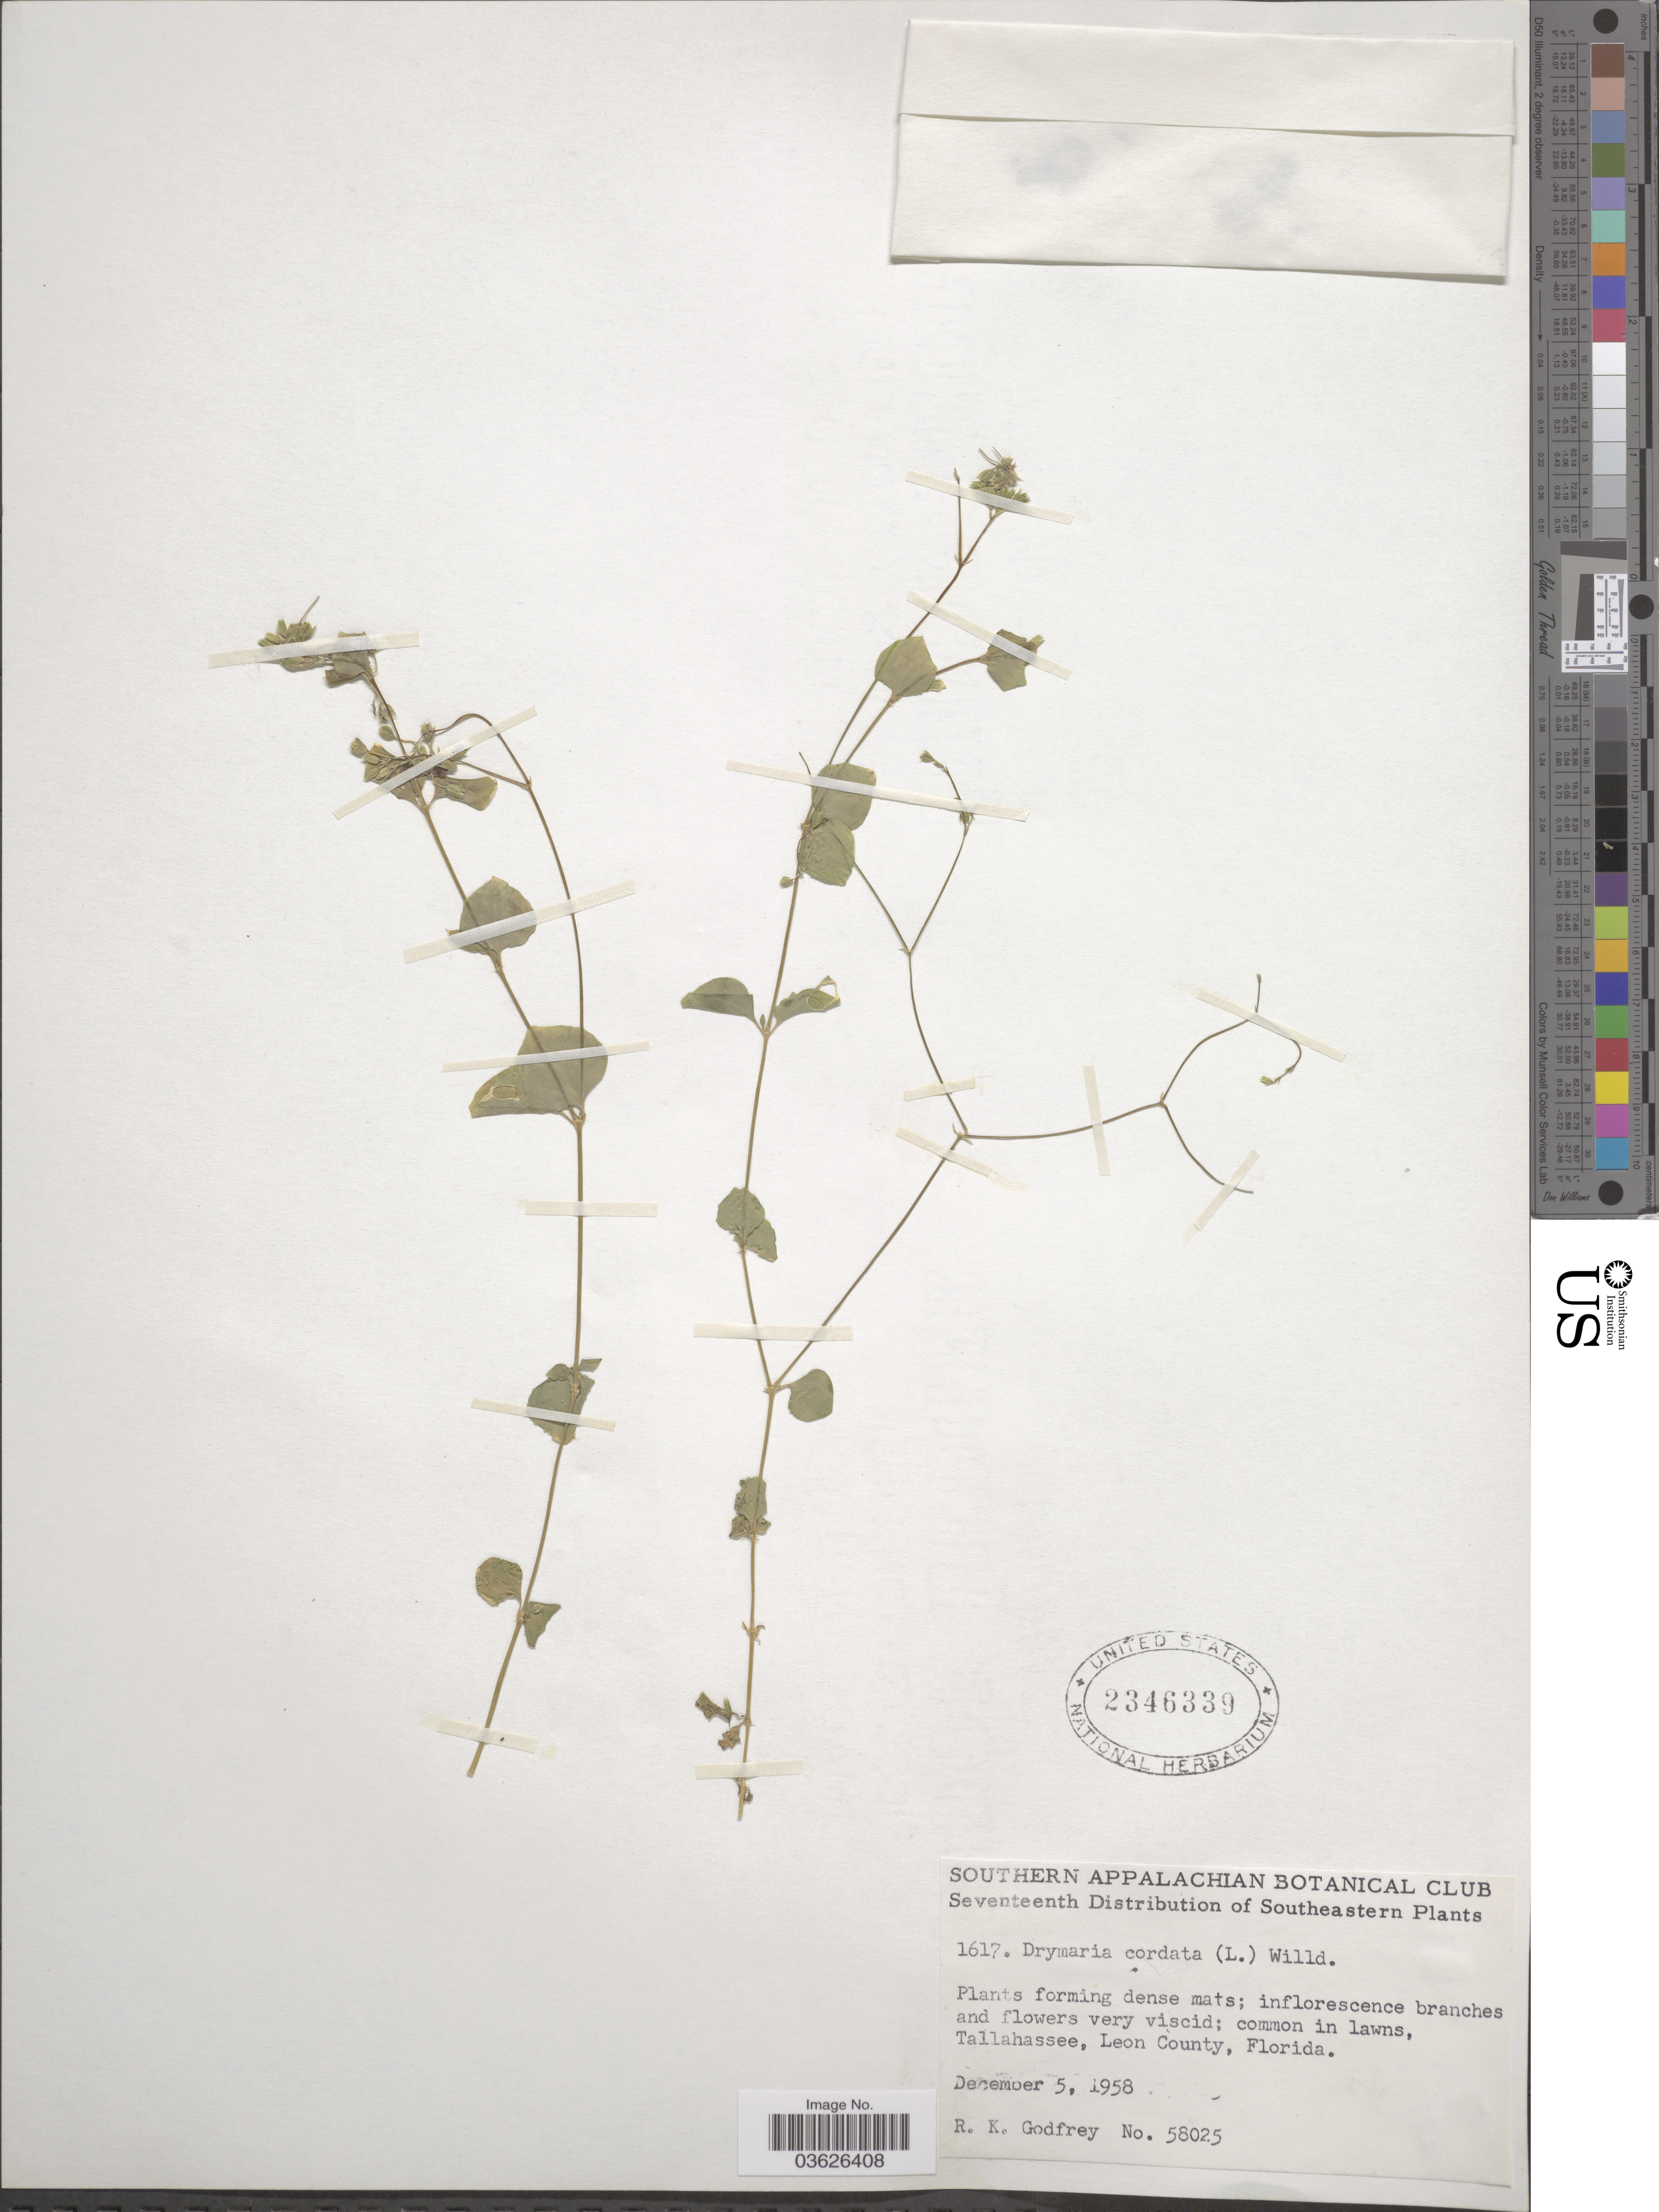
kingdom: Plantae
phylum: Tracheophyta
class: Magnoliopsida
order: Caryophyllales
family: Caryophyllaceae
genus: Drymaria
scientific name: Drymaria cordata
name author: (L.) Willd. ex Schult.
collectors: R. K. Godfrey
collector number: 58025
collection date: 1958-12-05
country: United States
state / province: Florida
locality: Southeastern. Tallahassee, Leon County.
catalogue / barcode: US 2346339